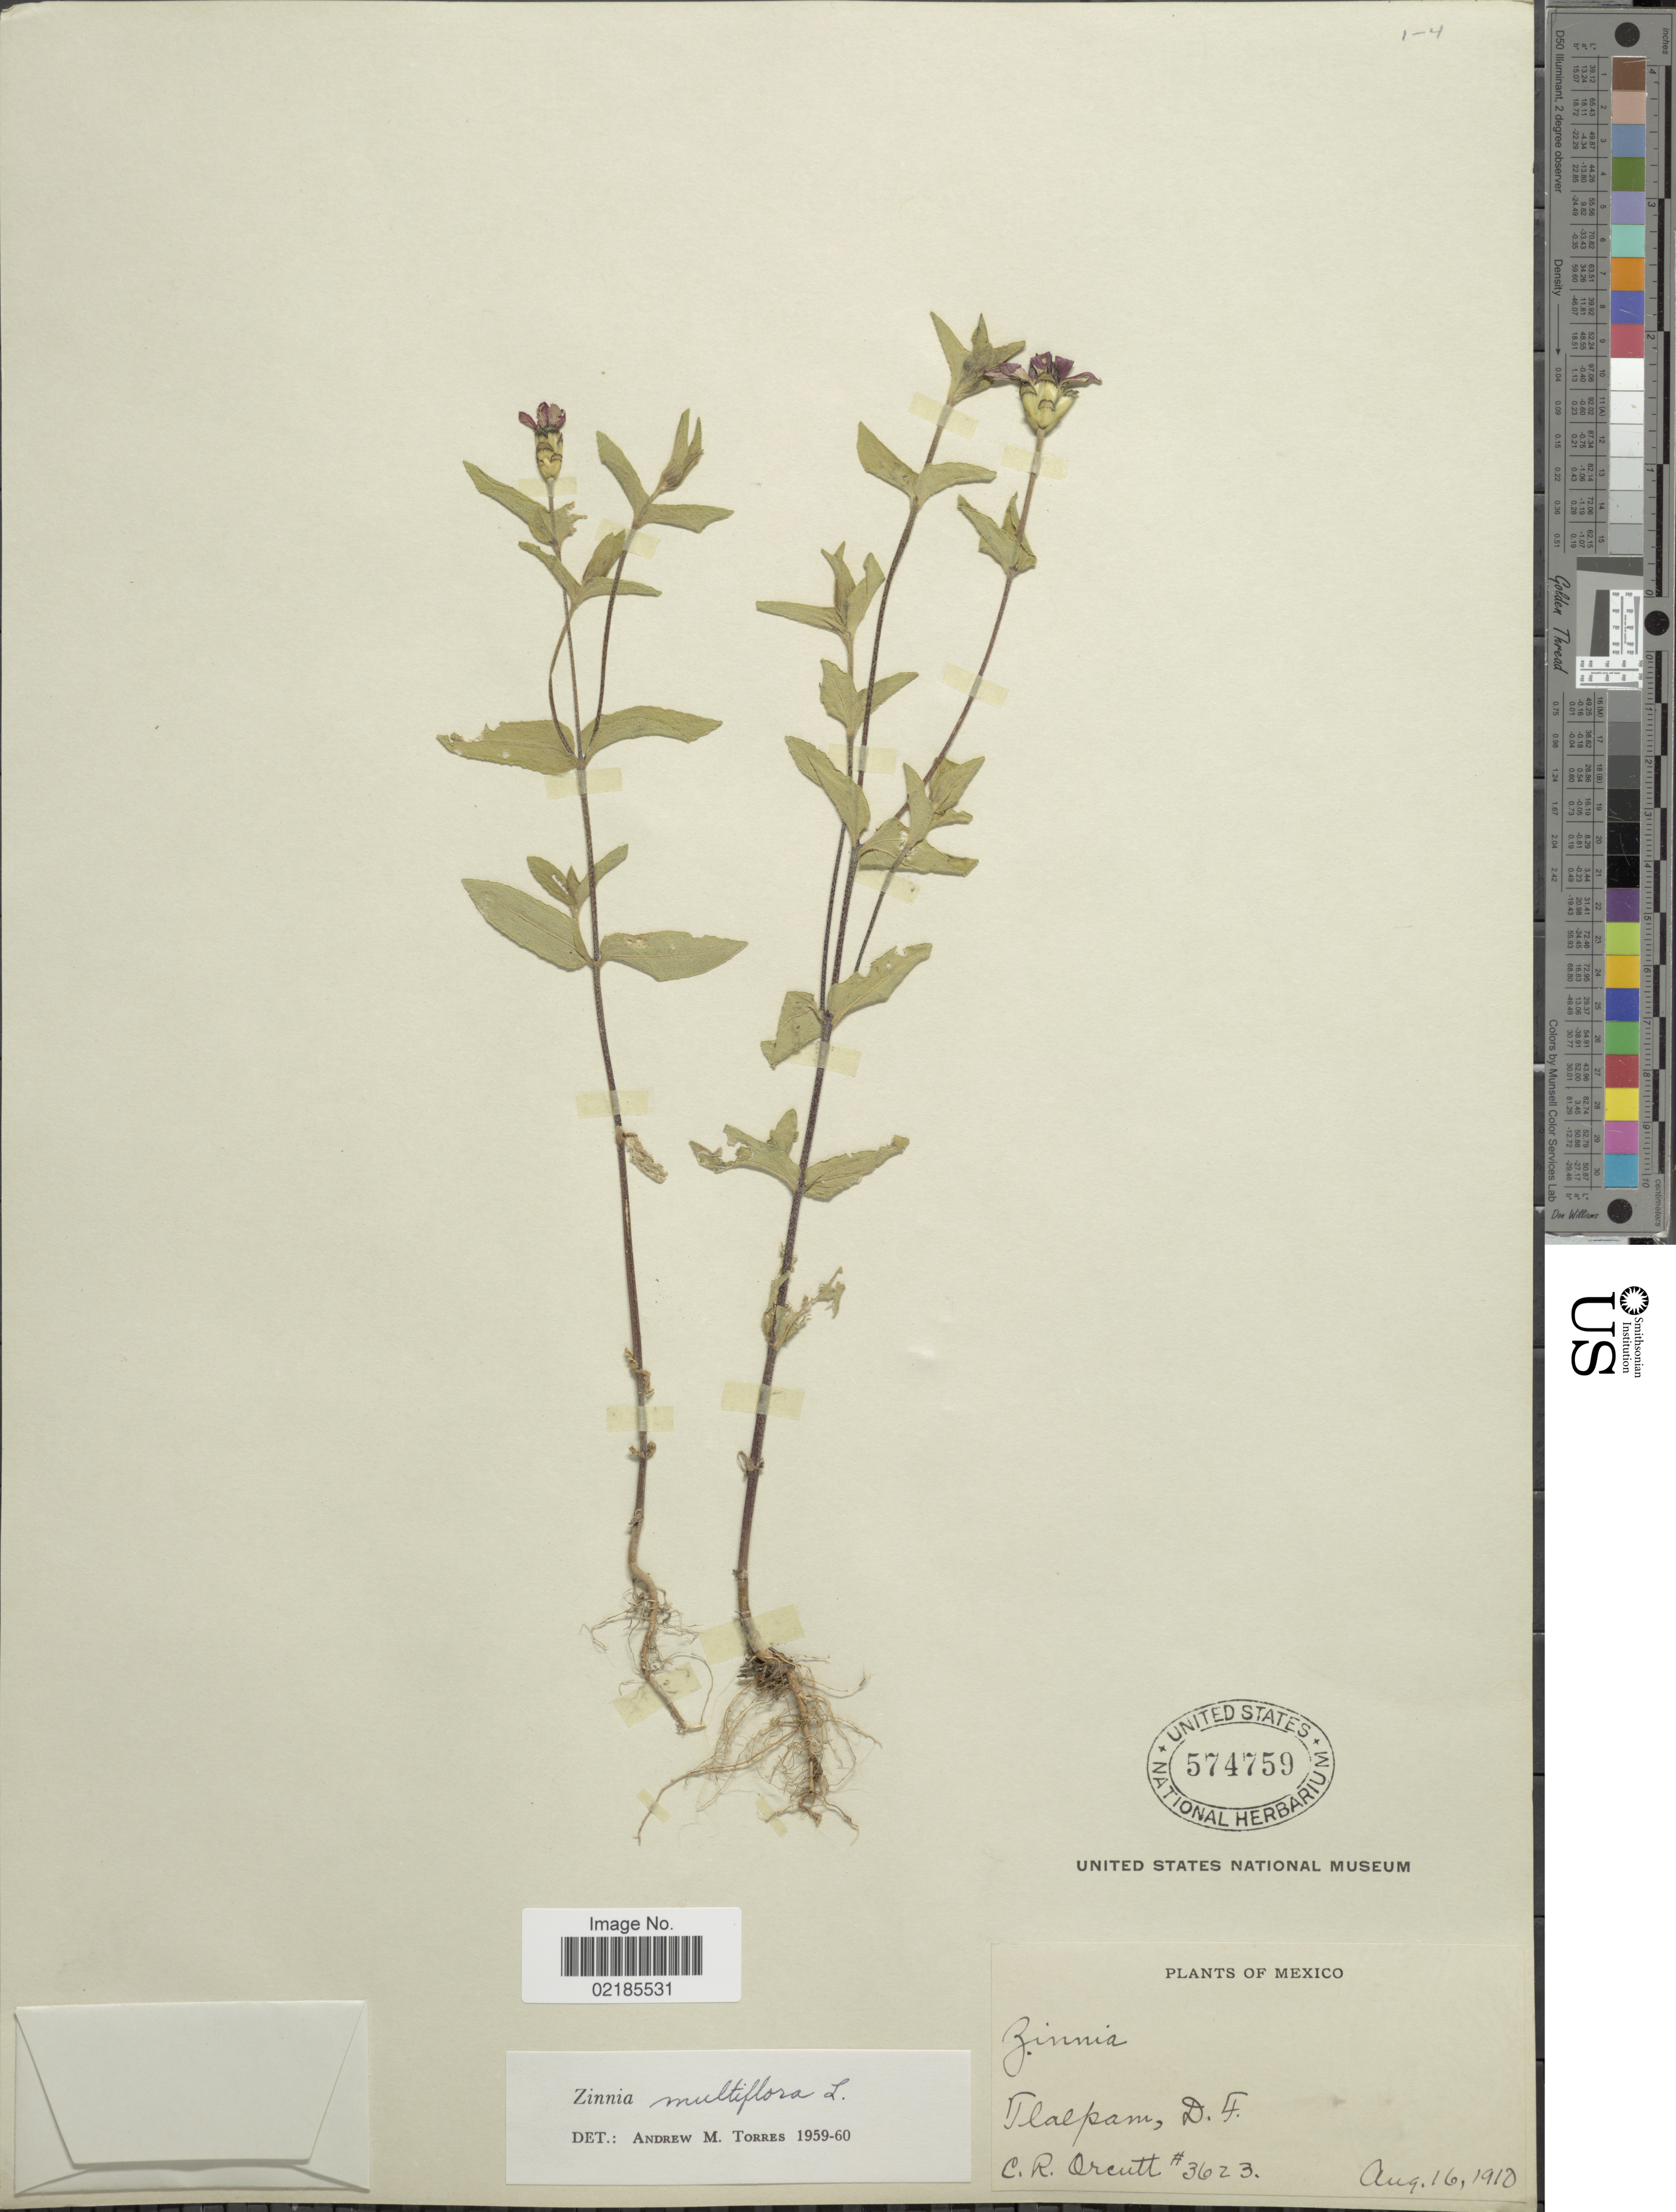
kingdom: Plantae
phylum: Tracheophyta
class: Magnoliopsida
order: Asterales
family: Asteraceae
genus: Zinnia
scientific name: Zinnia peruviana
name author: (L.) L.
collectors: C. R. Orcutt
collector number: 3623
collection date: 1910-08-16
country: Mexico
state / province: Distrito Federal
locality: Tlalpam, D. F.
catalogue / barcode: US 574759